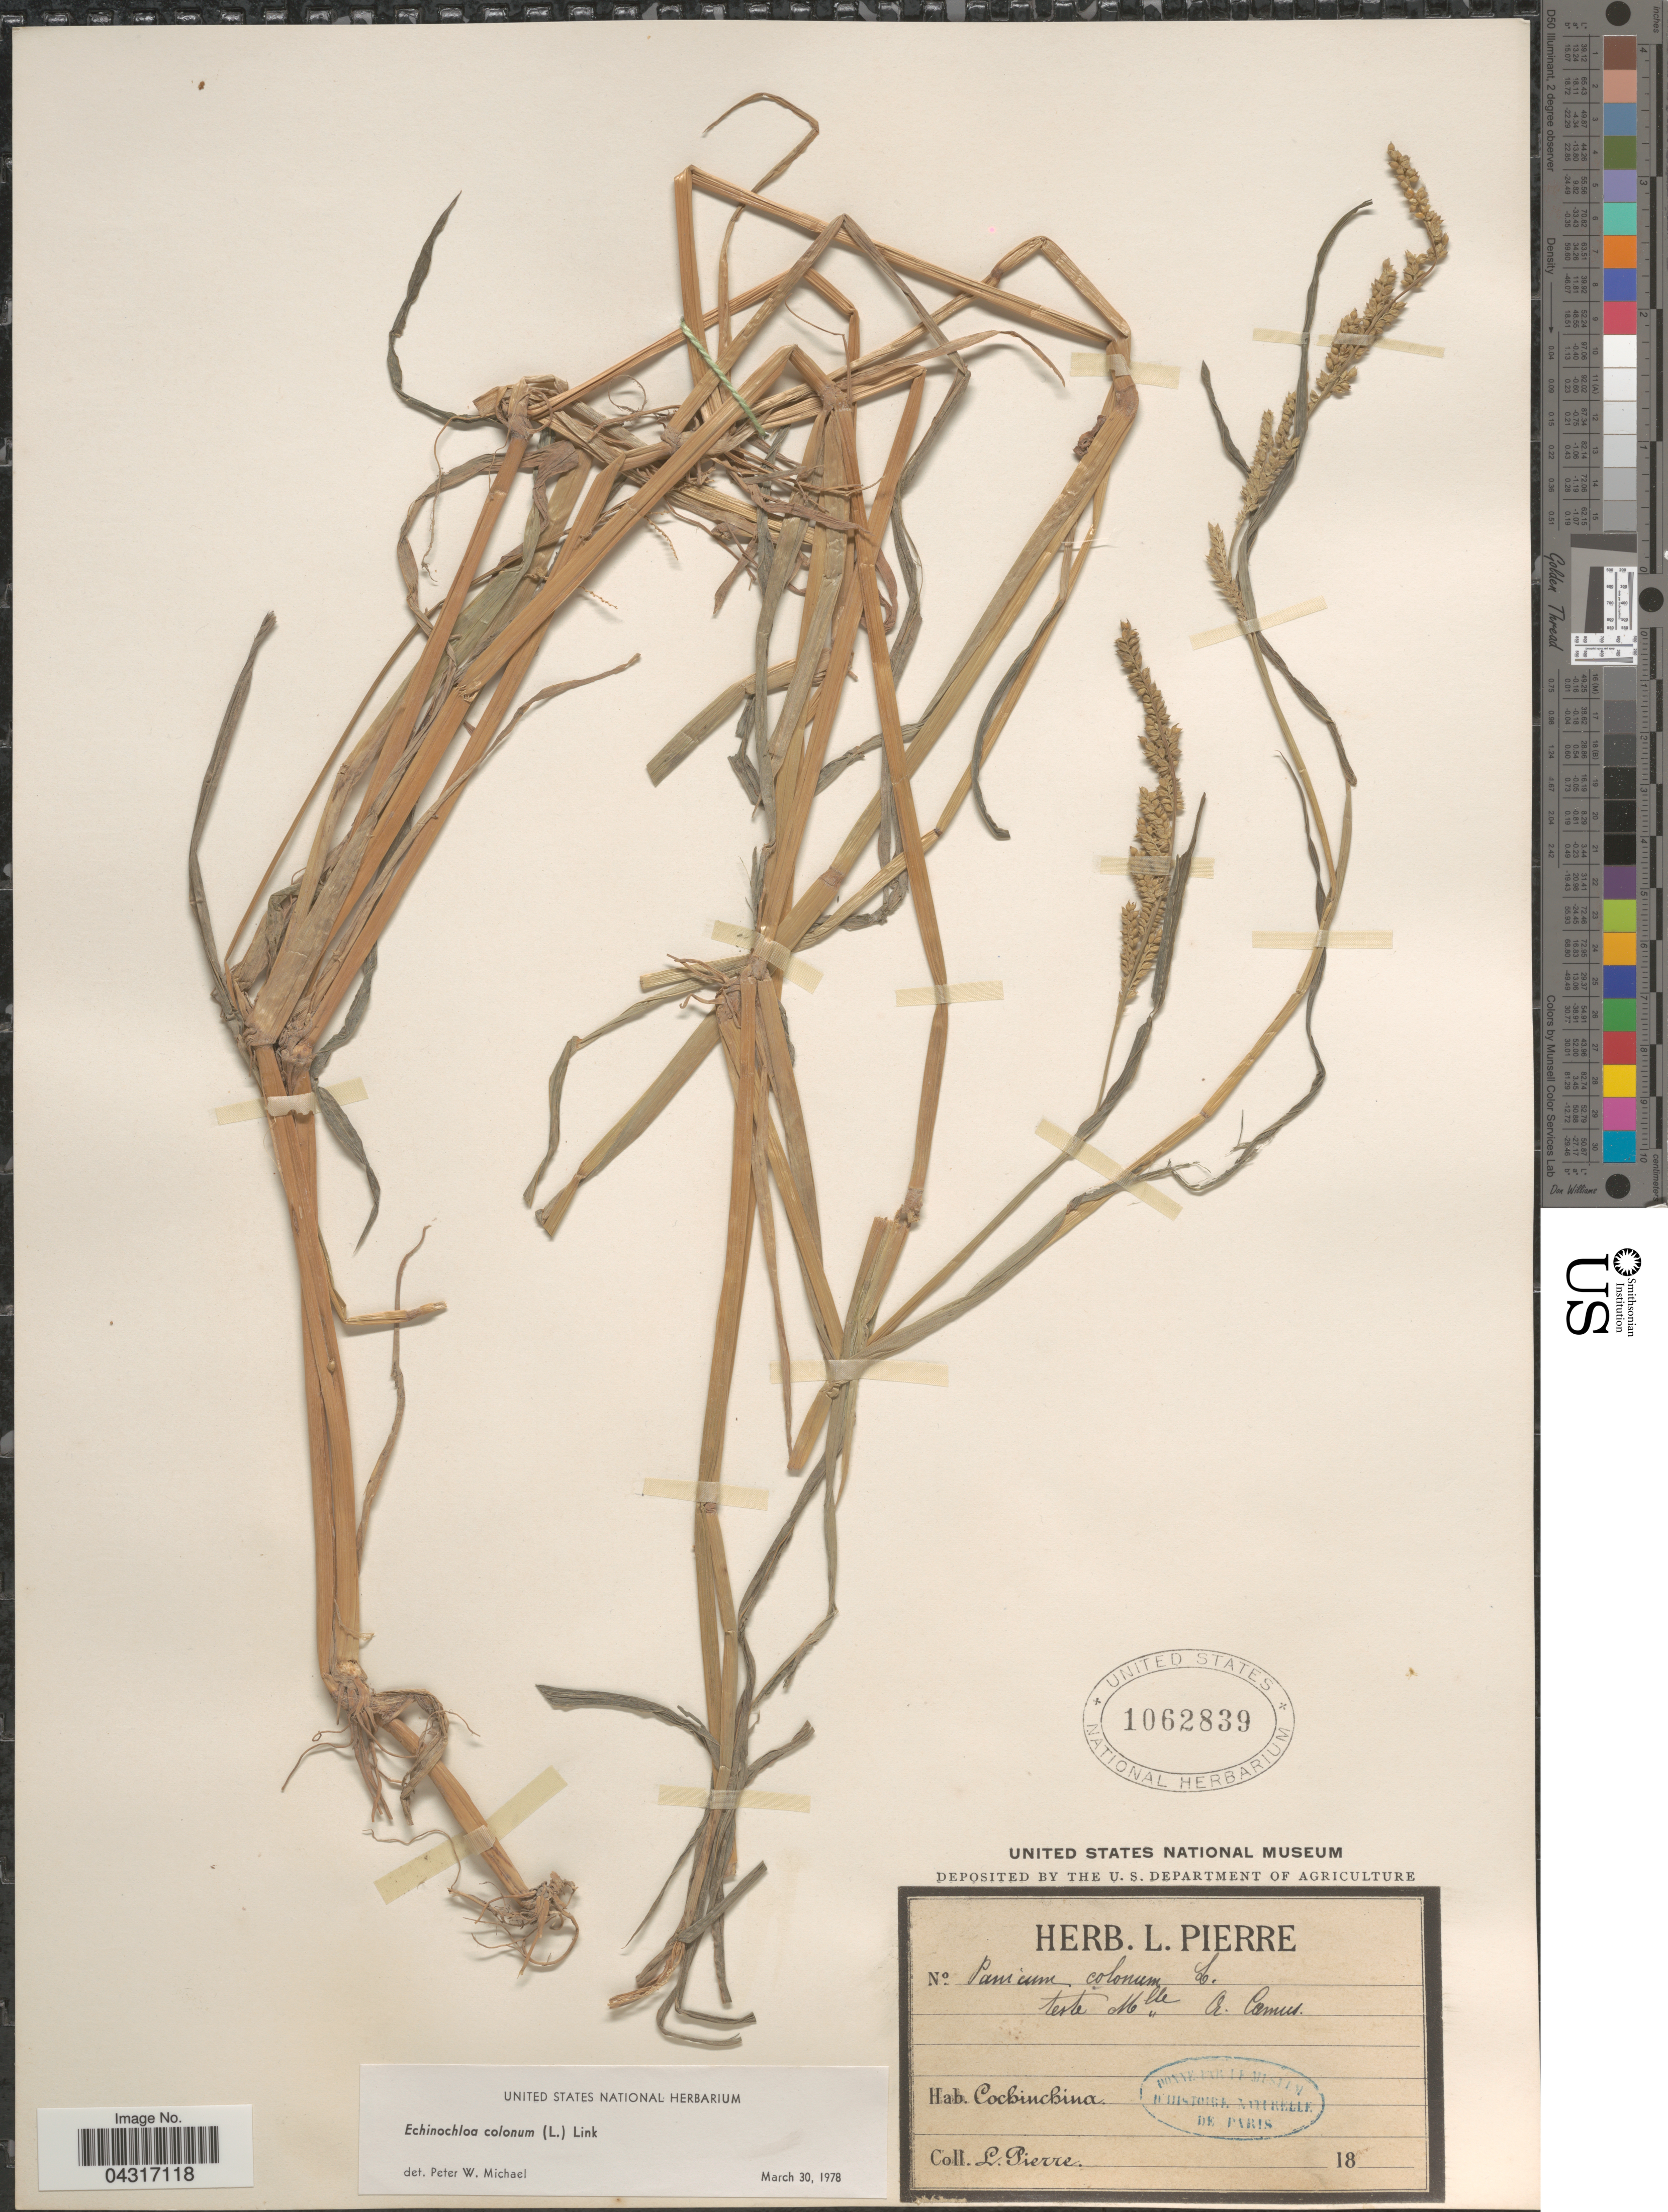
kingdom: Plantae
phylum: Tracheophyta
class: Liliopsida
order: Poales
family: Poaceae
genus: Echinochloa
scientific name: Echinochloa colona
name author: (L.) Link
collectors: L. Pierre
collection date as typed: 18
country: Vietnam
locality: Cochinchina.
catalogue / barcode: US 1062839